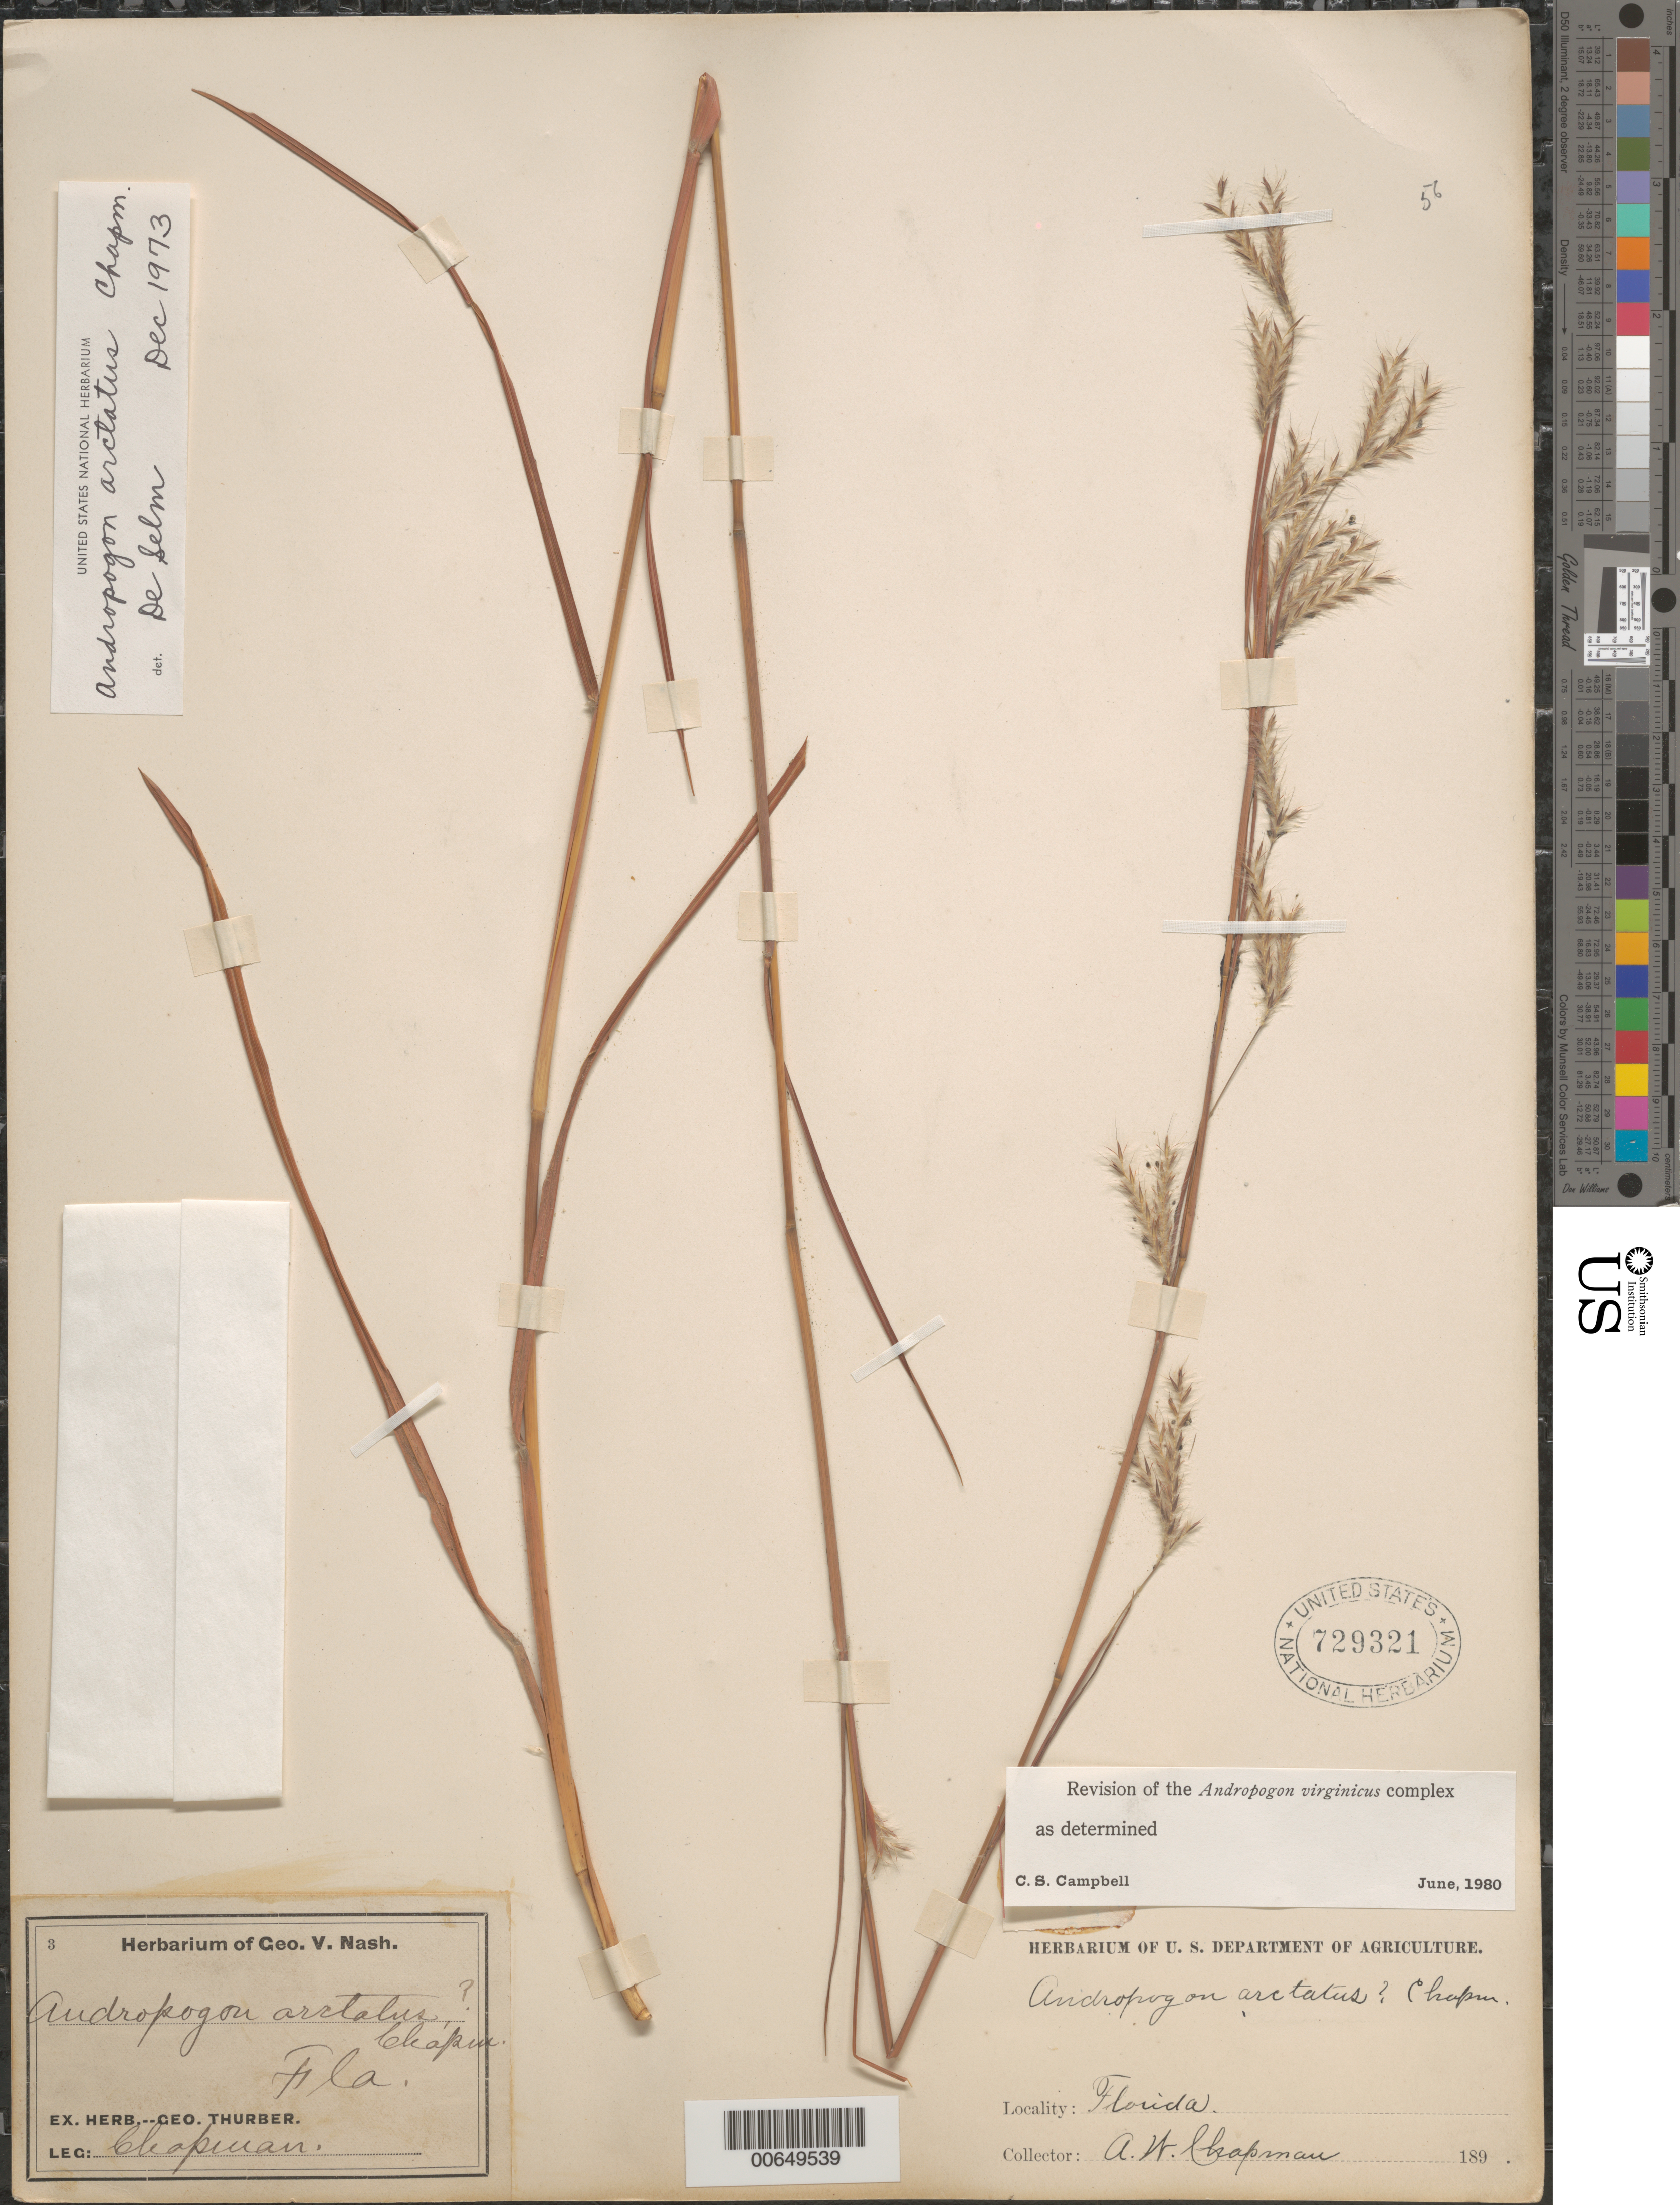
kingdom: Plantae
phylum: Tracheophyta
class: Liliopsida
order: Poales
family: Poaceae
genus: Andropogon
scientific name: Andropogon arctatus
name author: Chapm.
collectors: A. W. Chapman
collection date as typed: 189-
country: United States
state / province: Florida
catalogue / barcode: US 729321